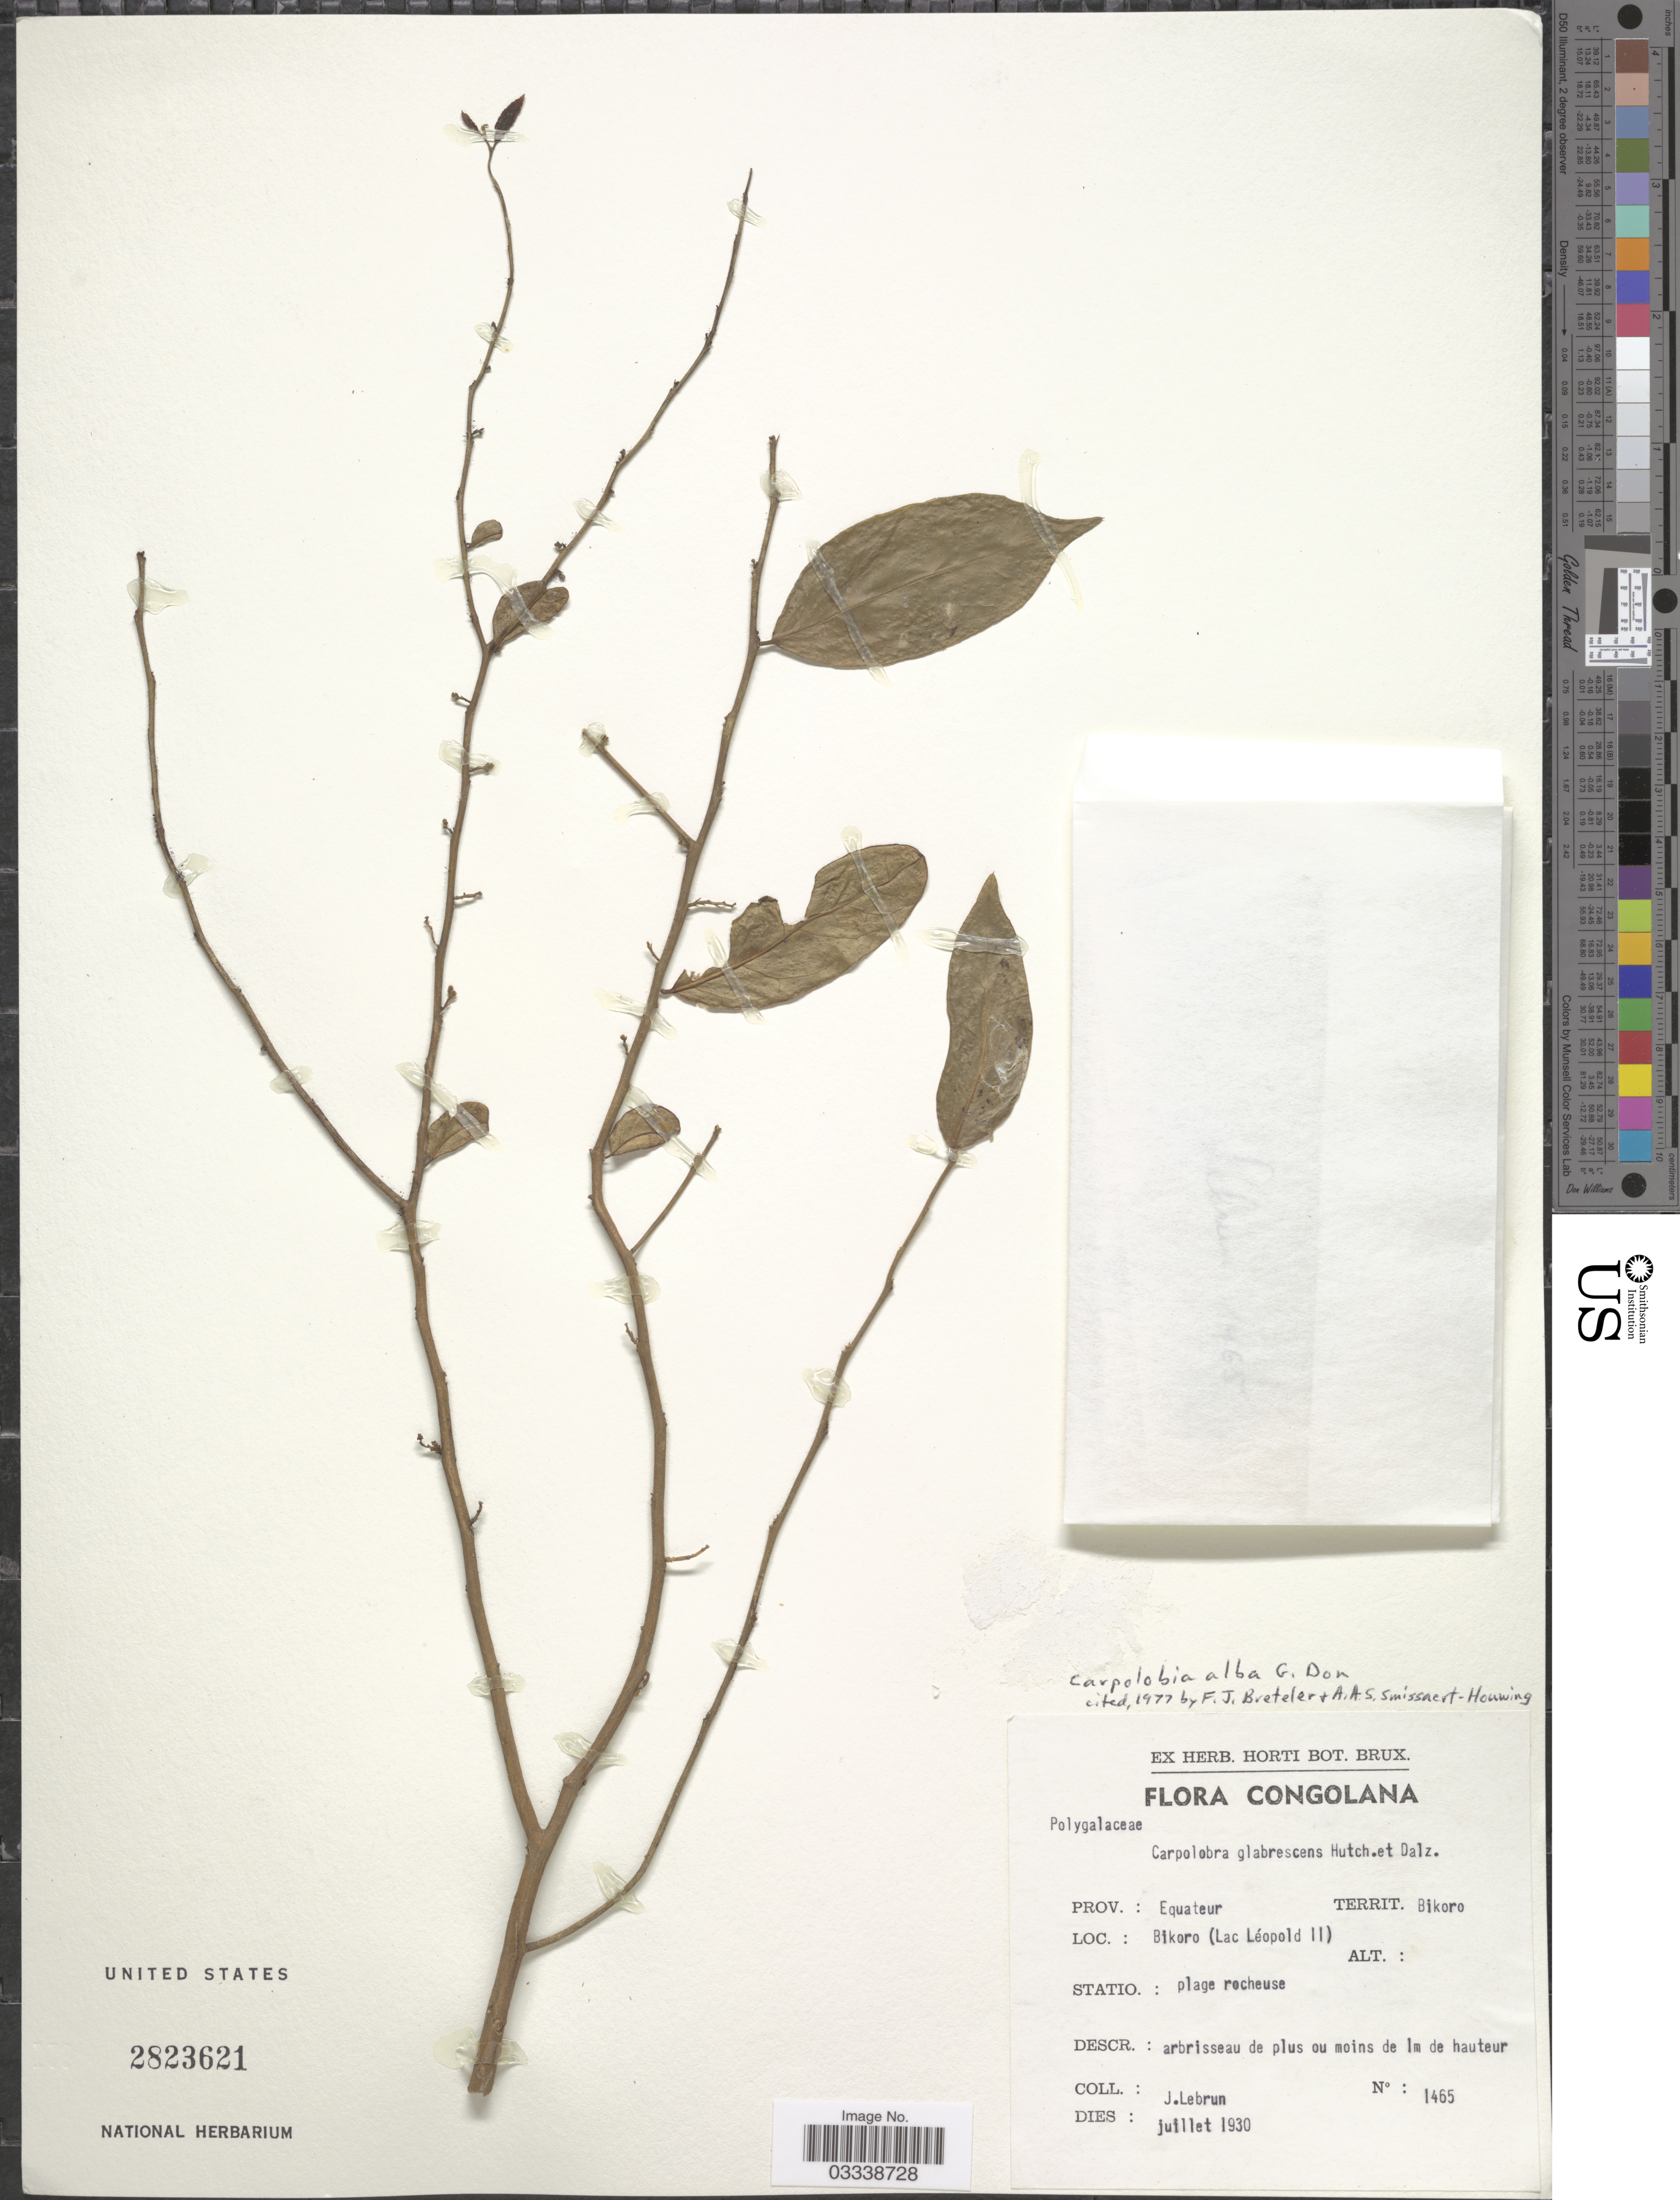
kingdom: Plantae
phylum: Tracheophyta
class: Magnoliopsida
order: Fabales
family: Polygalaceae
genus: Carpolobia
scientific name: Carpolobia alba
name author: G. Don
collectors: J. A. Lebrun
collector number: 1465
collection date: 1930-07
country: Congo, Democratic Republic of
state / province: Equateur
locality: Congolana. Territ. Bikoro. Bikoro (Lac. Léopold II).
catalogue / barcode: US 2823621